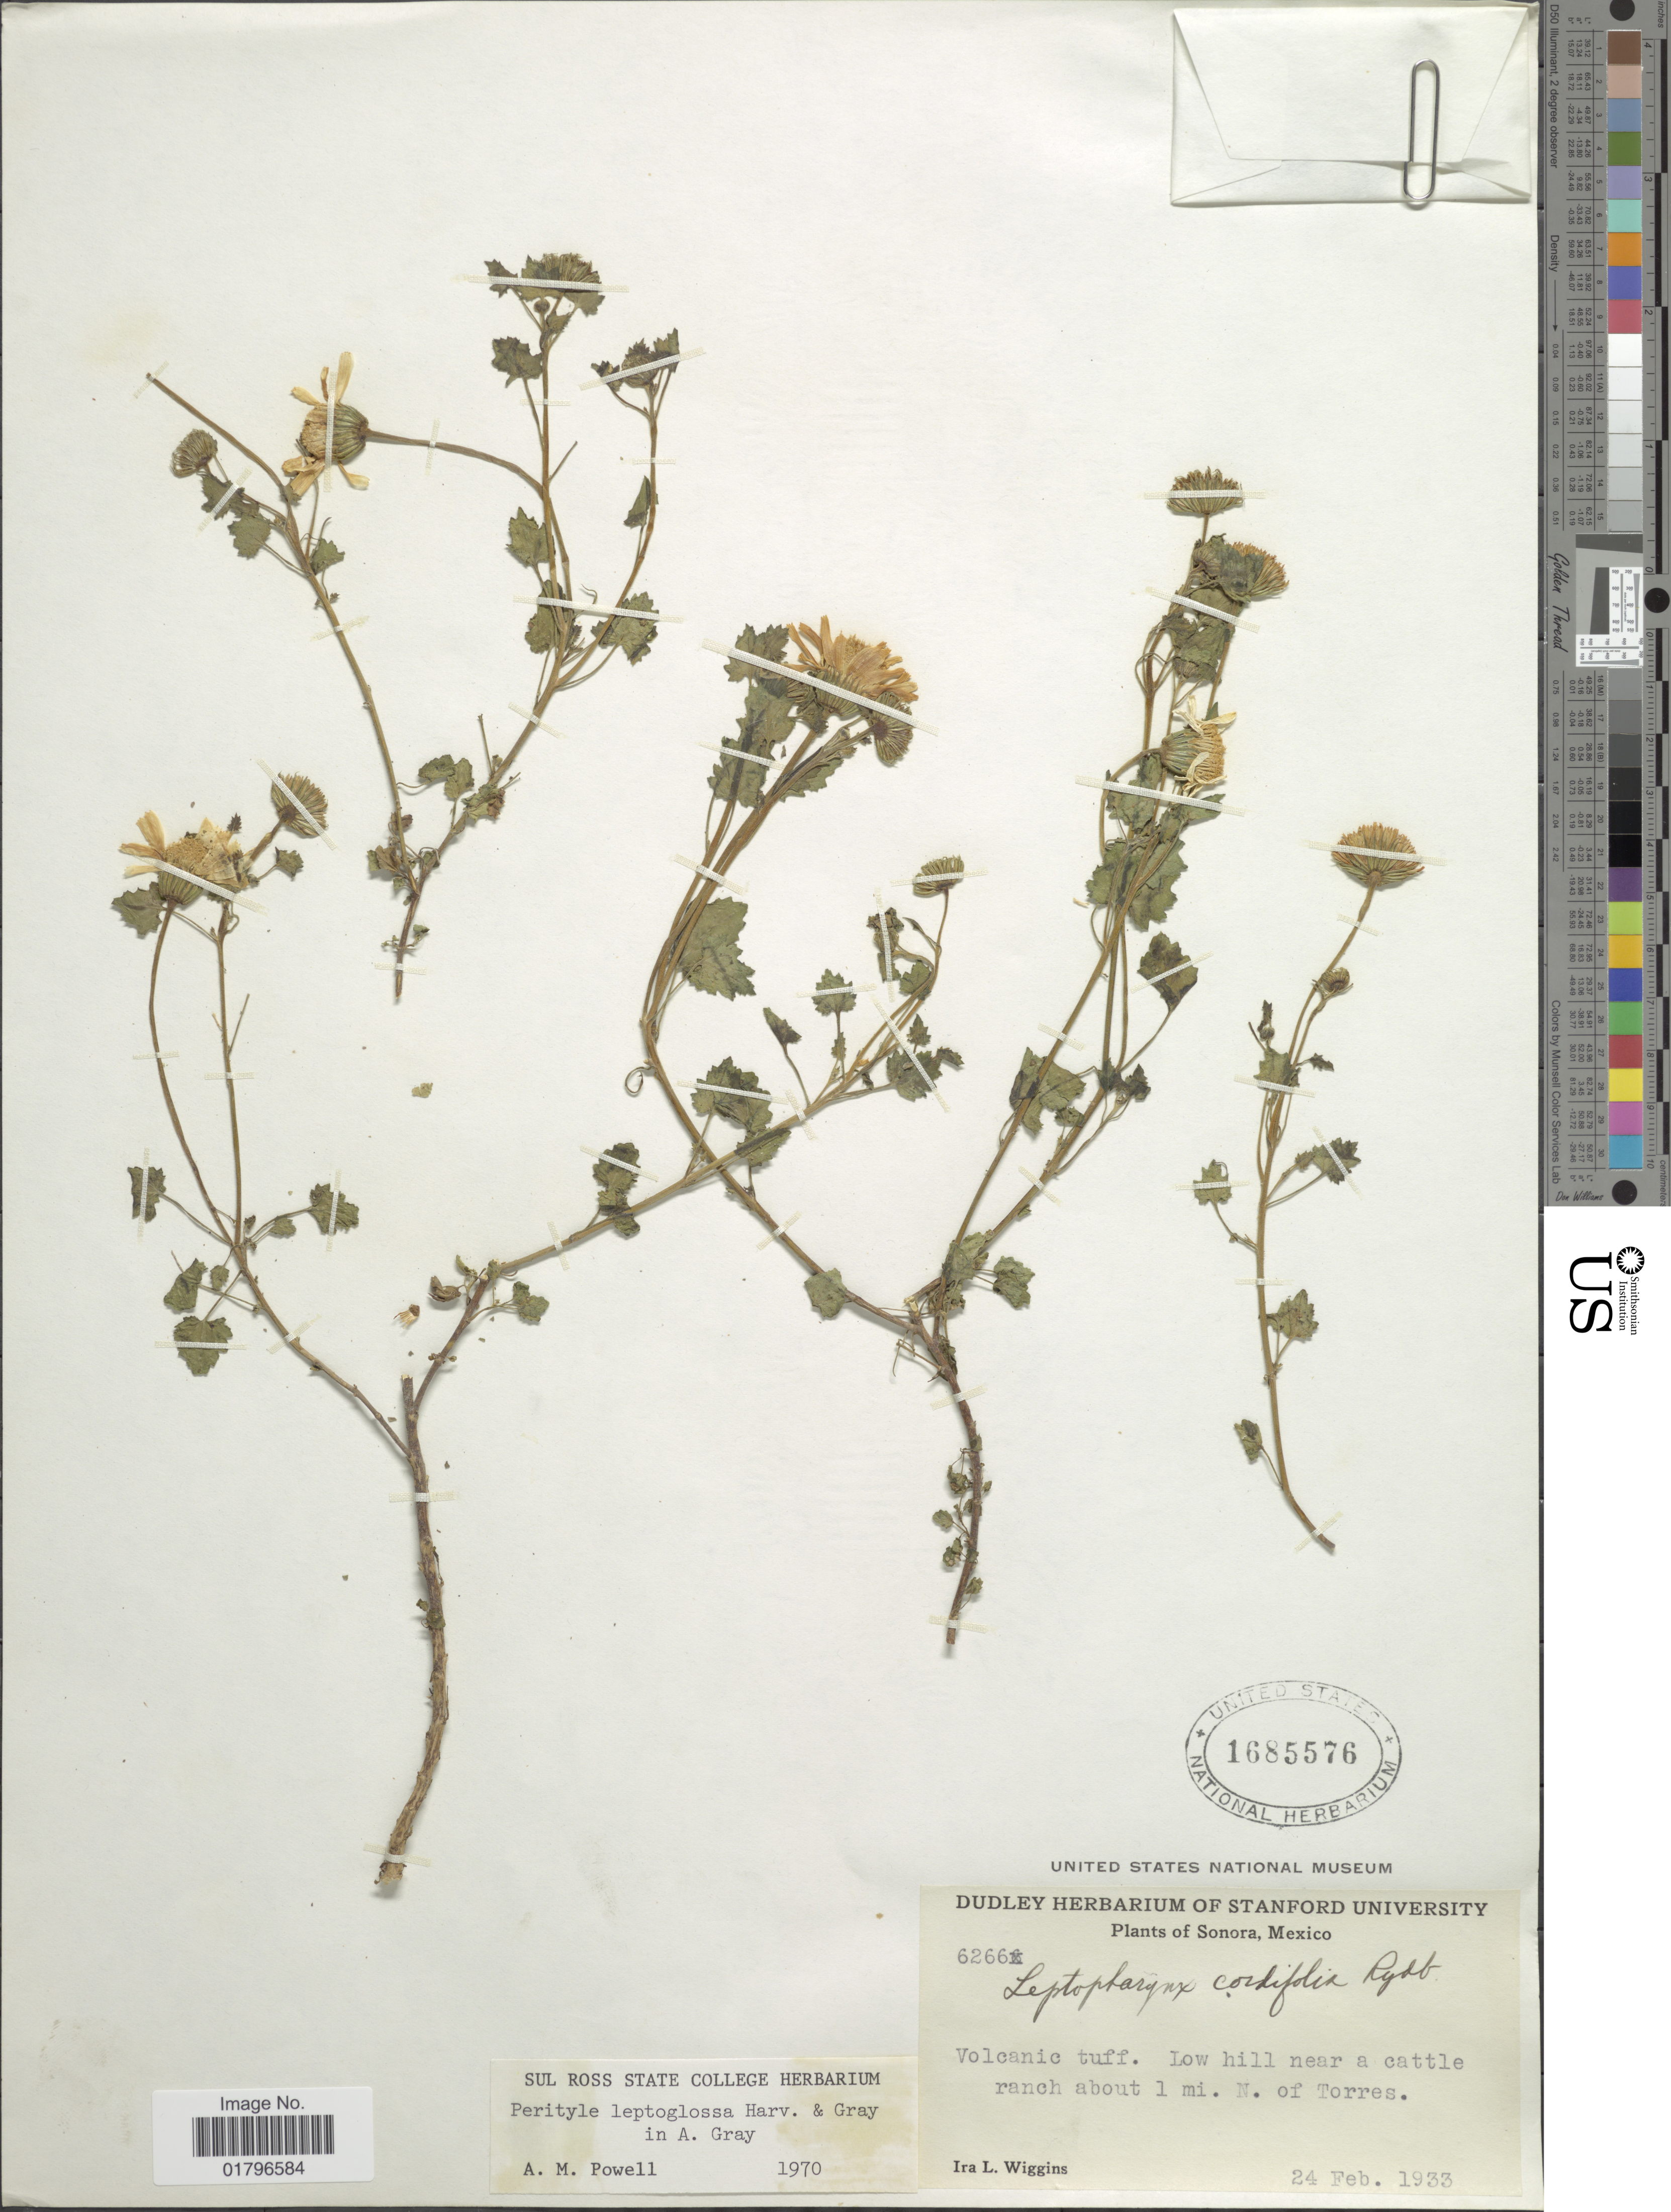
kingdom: Plantae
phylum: Tracheophyta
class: Magnoliopsida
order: Asterales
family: Asteraceae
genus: Perityle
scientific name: Perityle leptoglossa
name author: Harv. & A. Gray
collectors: I. L. Wiggins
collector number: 6266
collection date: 1933-02-24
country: Mexico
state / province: Sonora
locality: Low hill near a cattle ranch abou t 1 mi. N. of Torres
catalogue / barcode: US 1685576